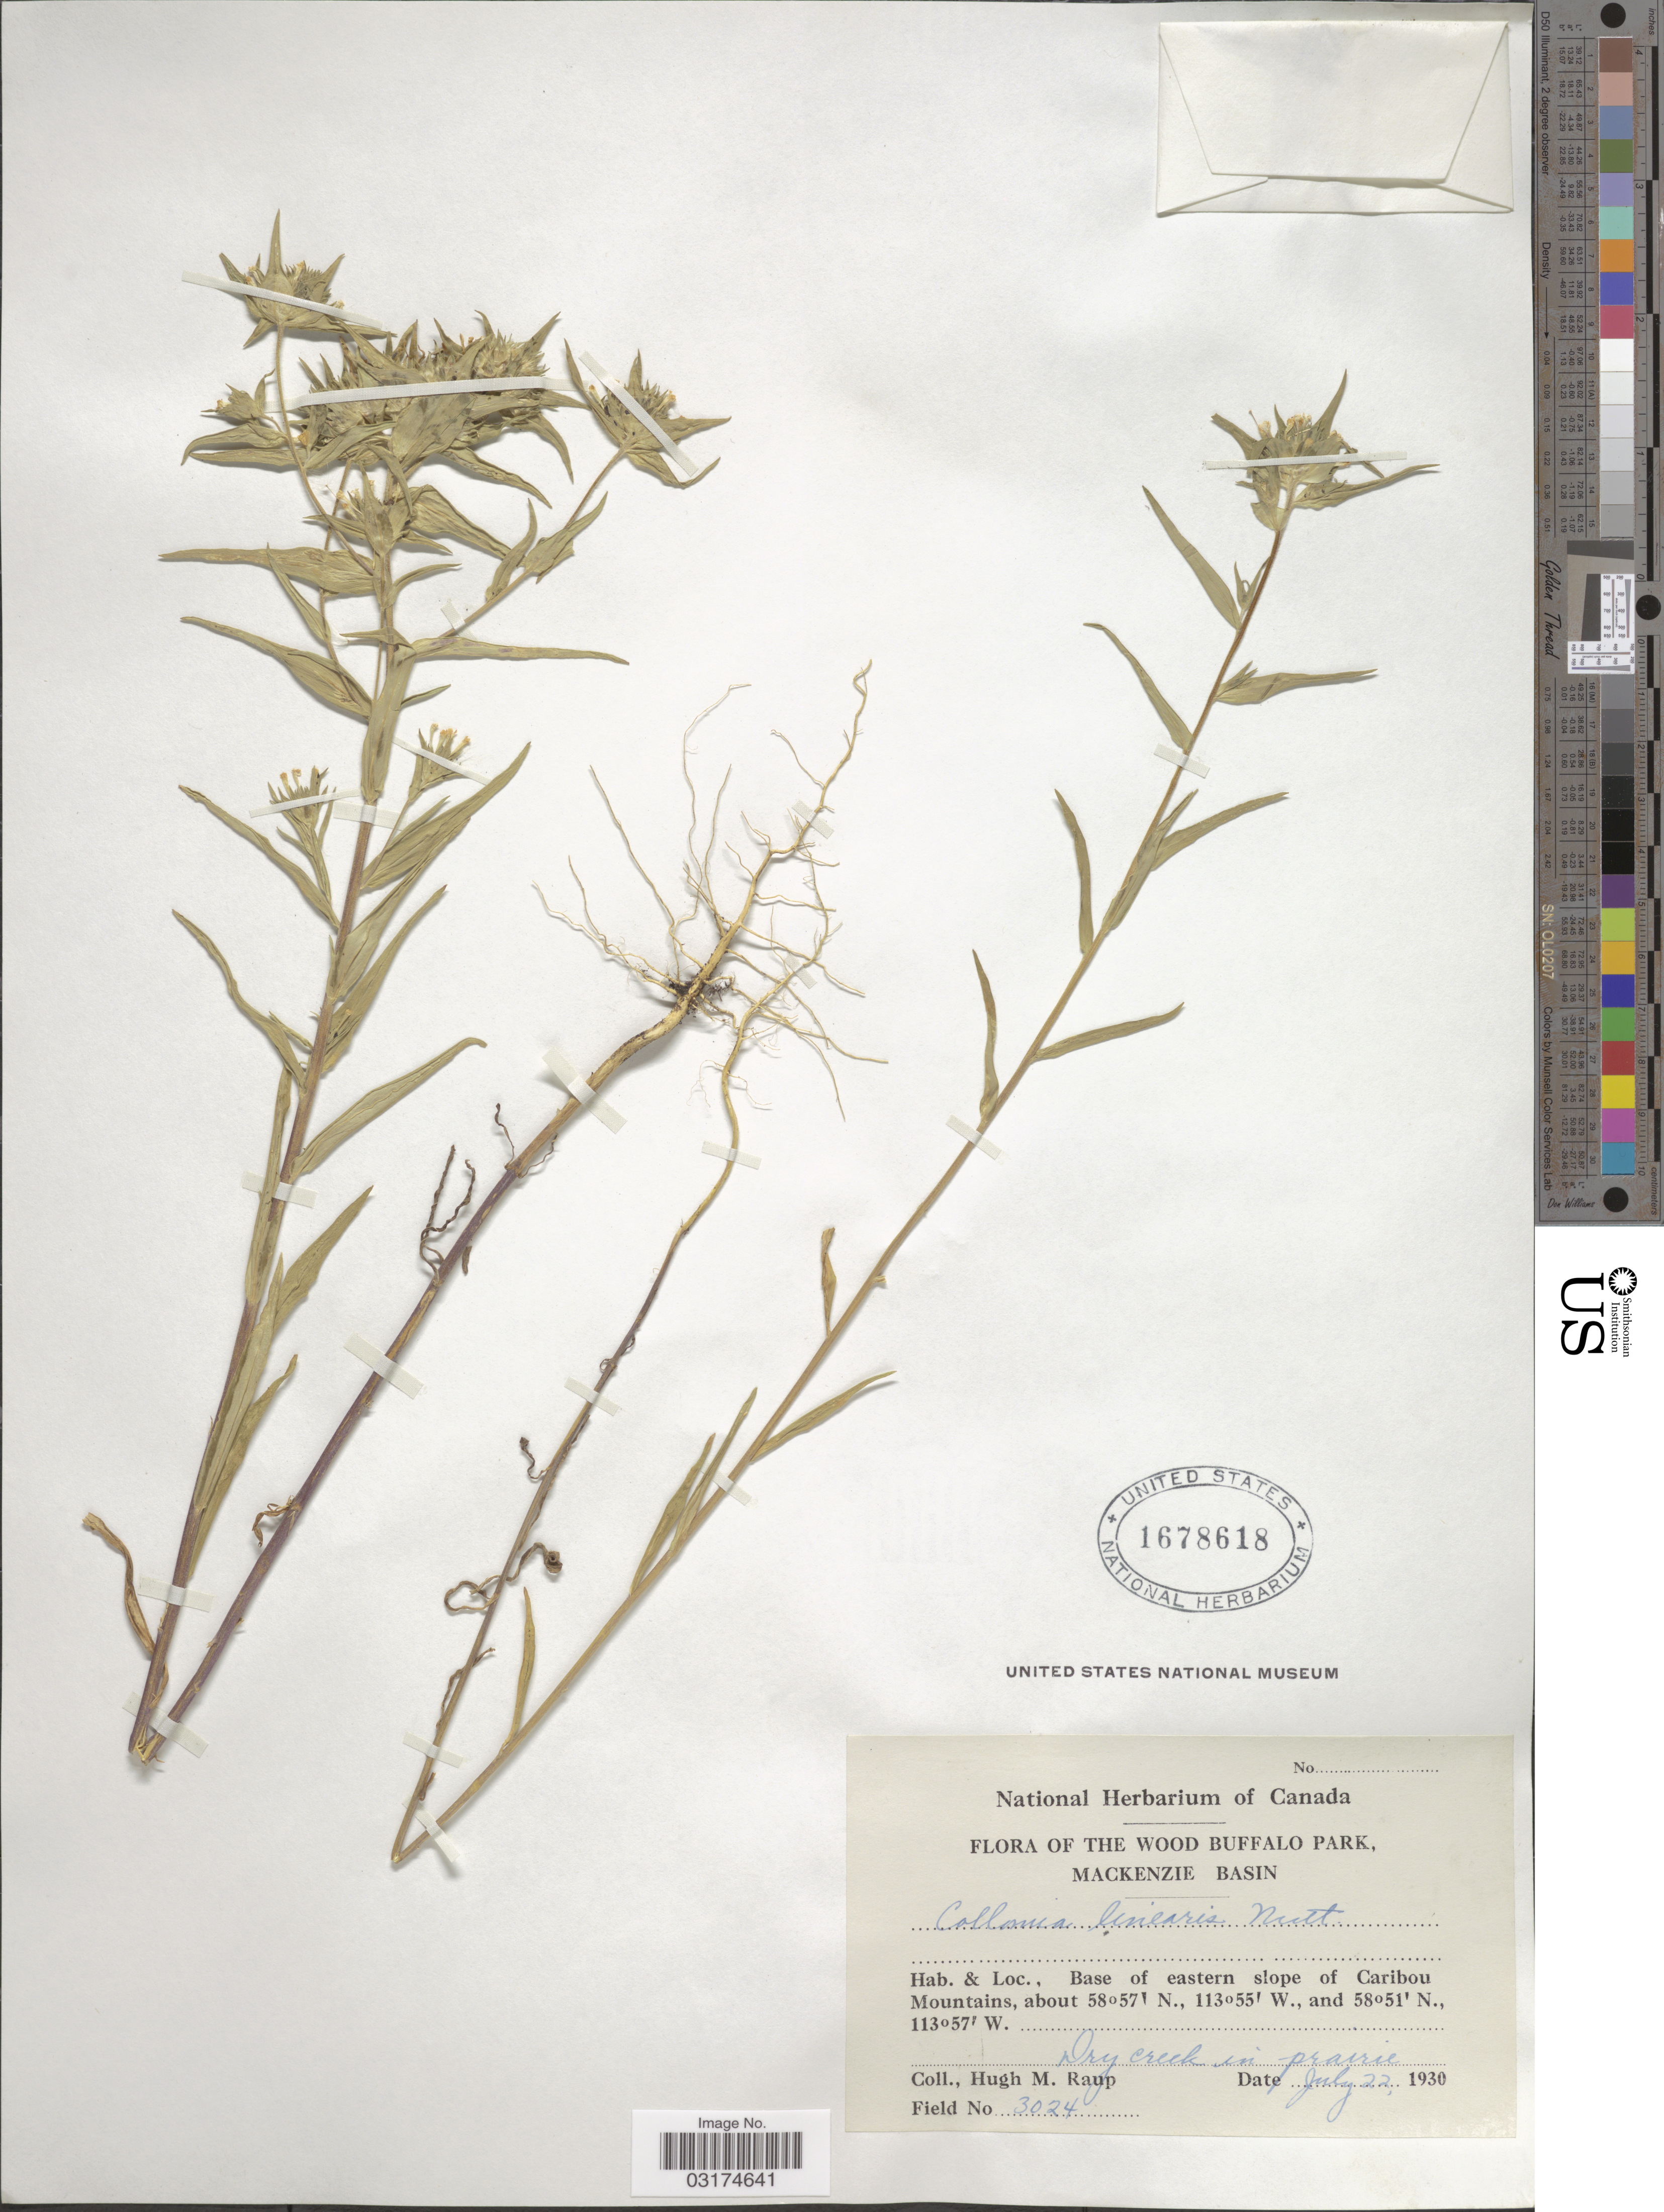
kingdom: Plantae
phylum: Tracheophyta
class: Magnoliopsida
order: Ericales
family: Polemoniaceae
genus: Collomia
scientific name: Collomia linearis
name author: Nutt.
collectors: H. Raup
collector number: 3024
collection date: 1930-07-22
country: Canada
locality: Base of eastern slope of caribou Mountains. Wood Buffalo Park. Mackenzie Basin.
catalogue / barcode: US 1678618